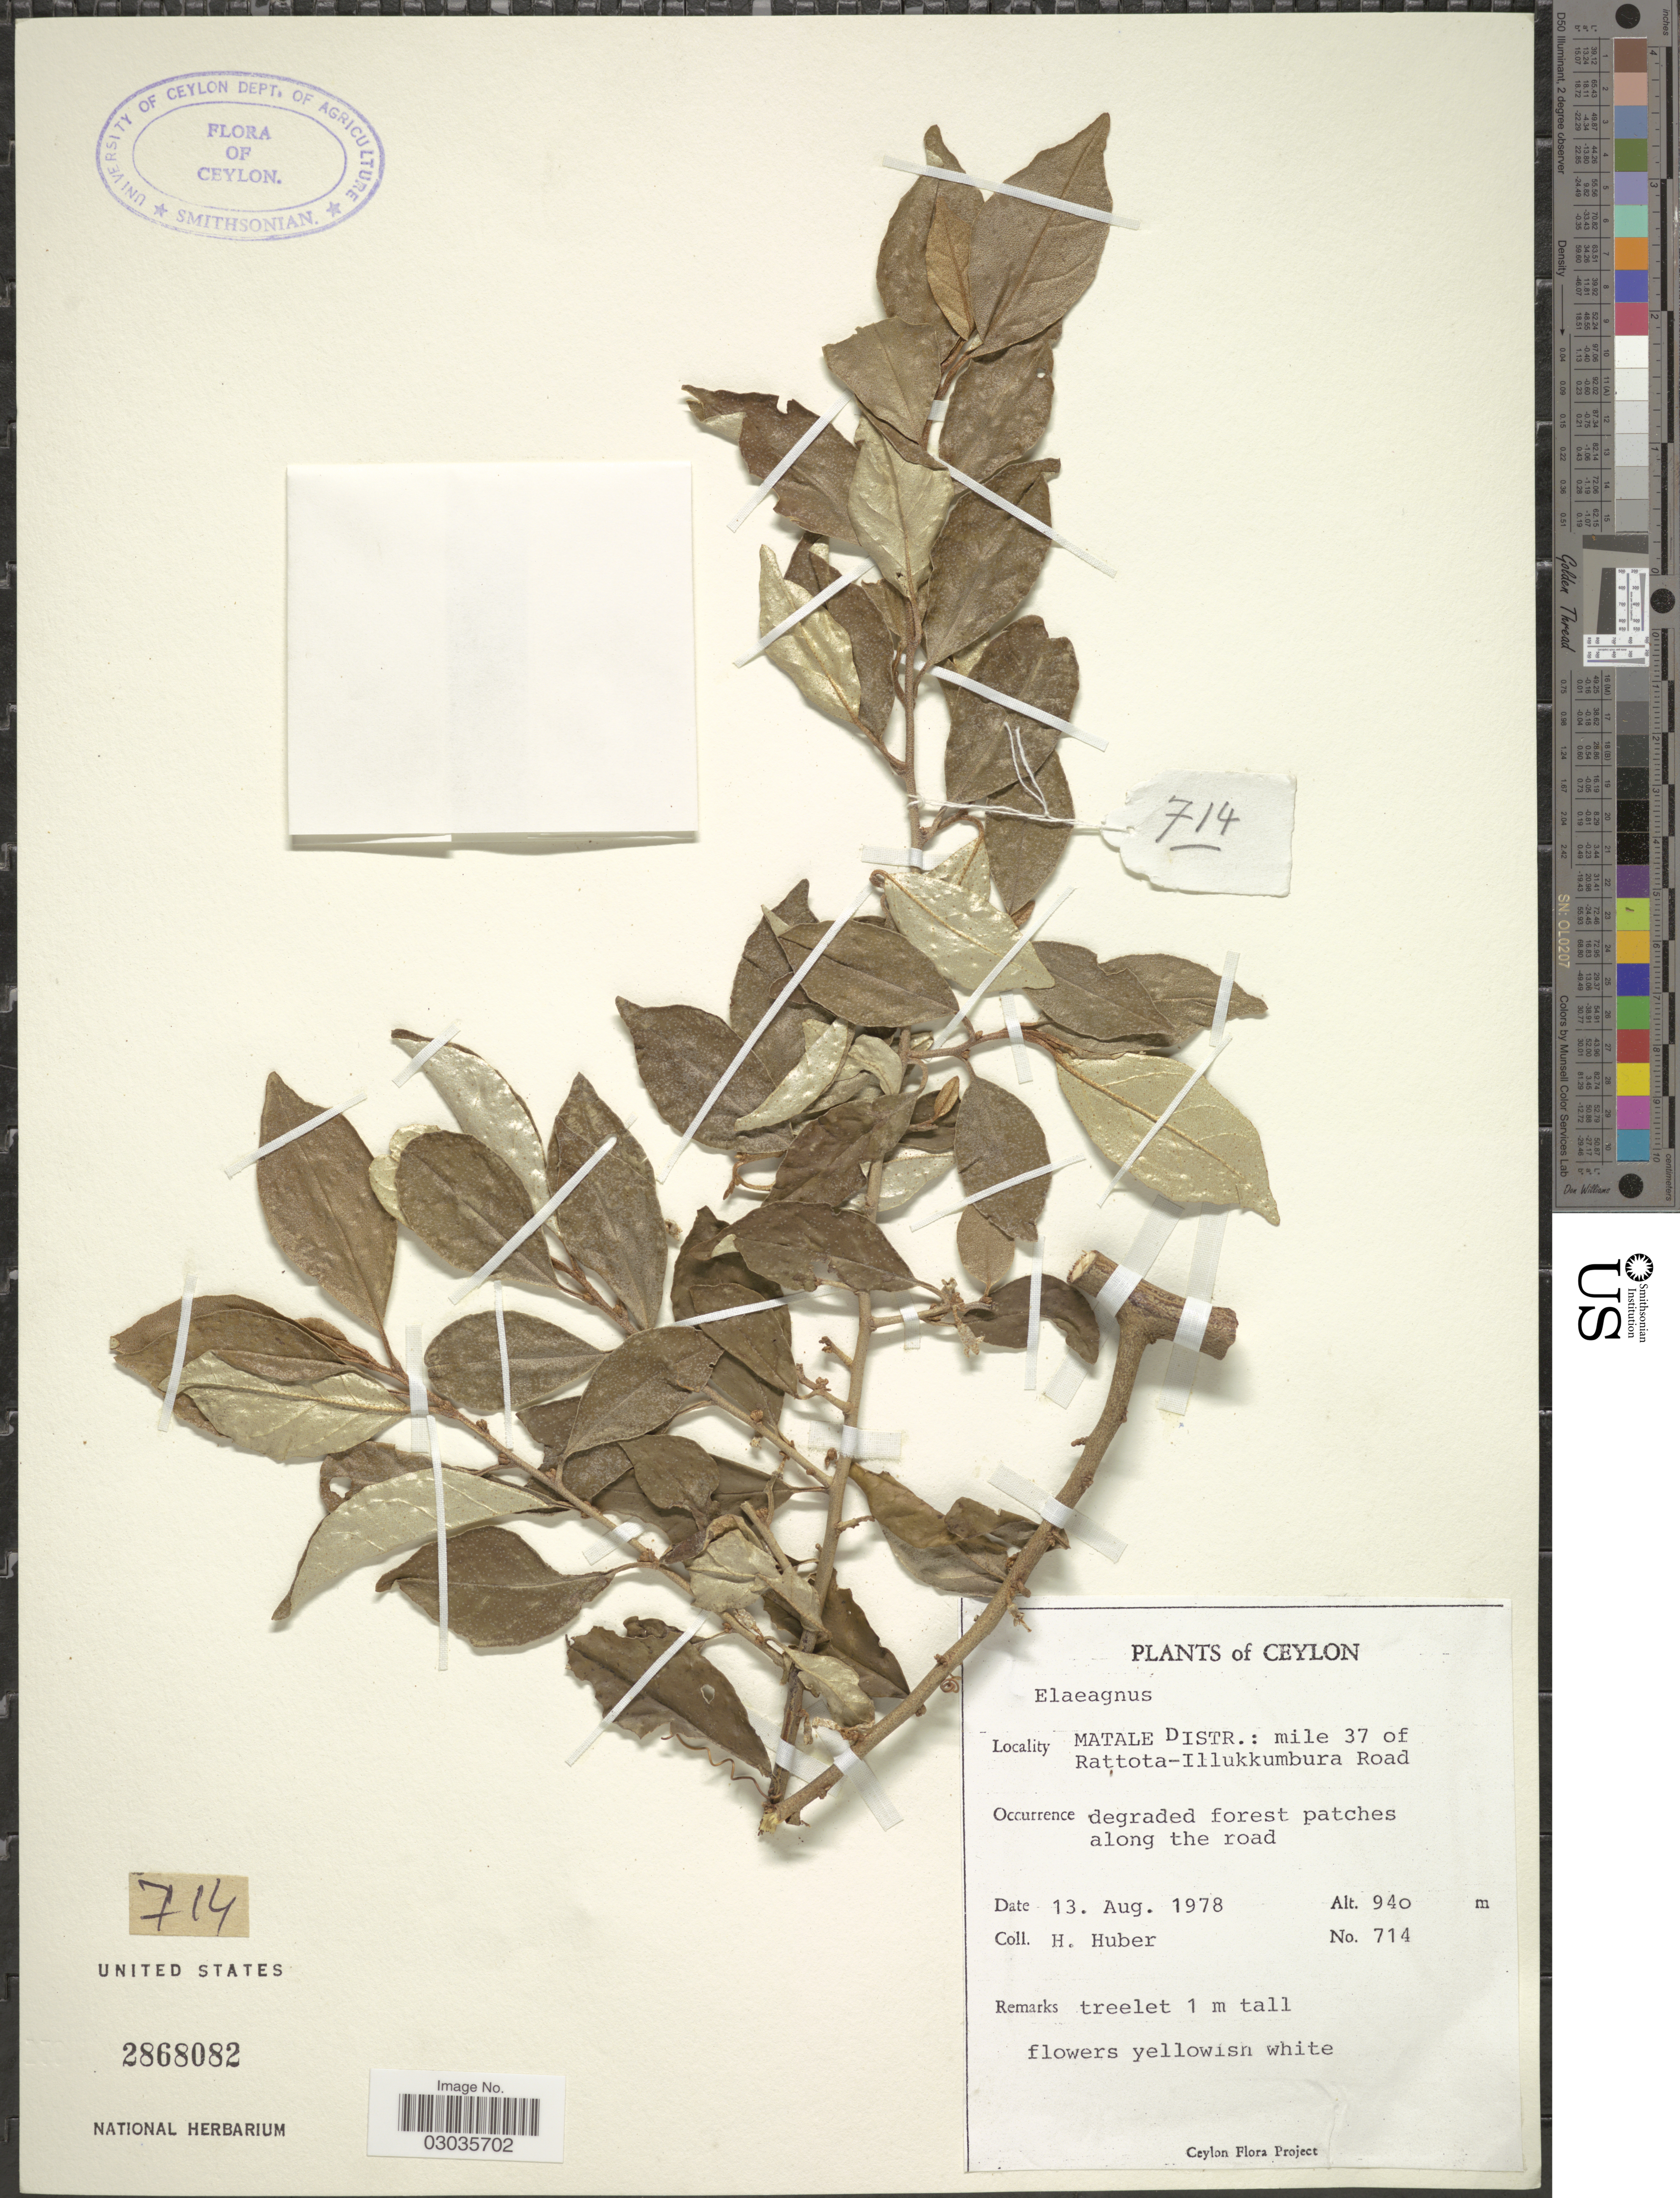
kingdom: Plantae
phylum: Tracheophyta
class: Magnoliopsida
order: Rosales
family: Elaeagnaceae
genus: Elaeagnus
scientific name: Elaeagnus sp.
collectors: H. Huber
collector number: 714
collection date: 1978-08-13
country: Sri Lanka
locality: Ceylon. Matale Distr.: mile 37 of Rattota-Illukkumbura Road.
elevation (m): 940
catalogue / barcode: US 2868082